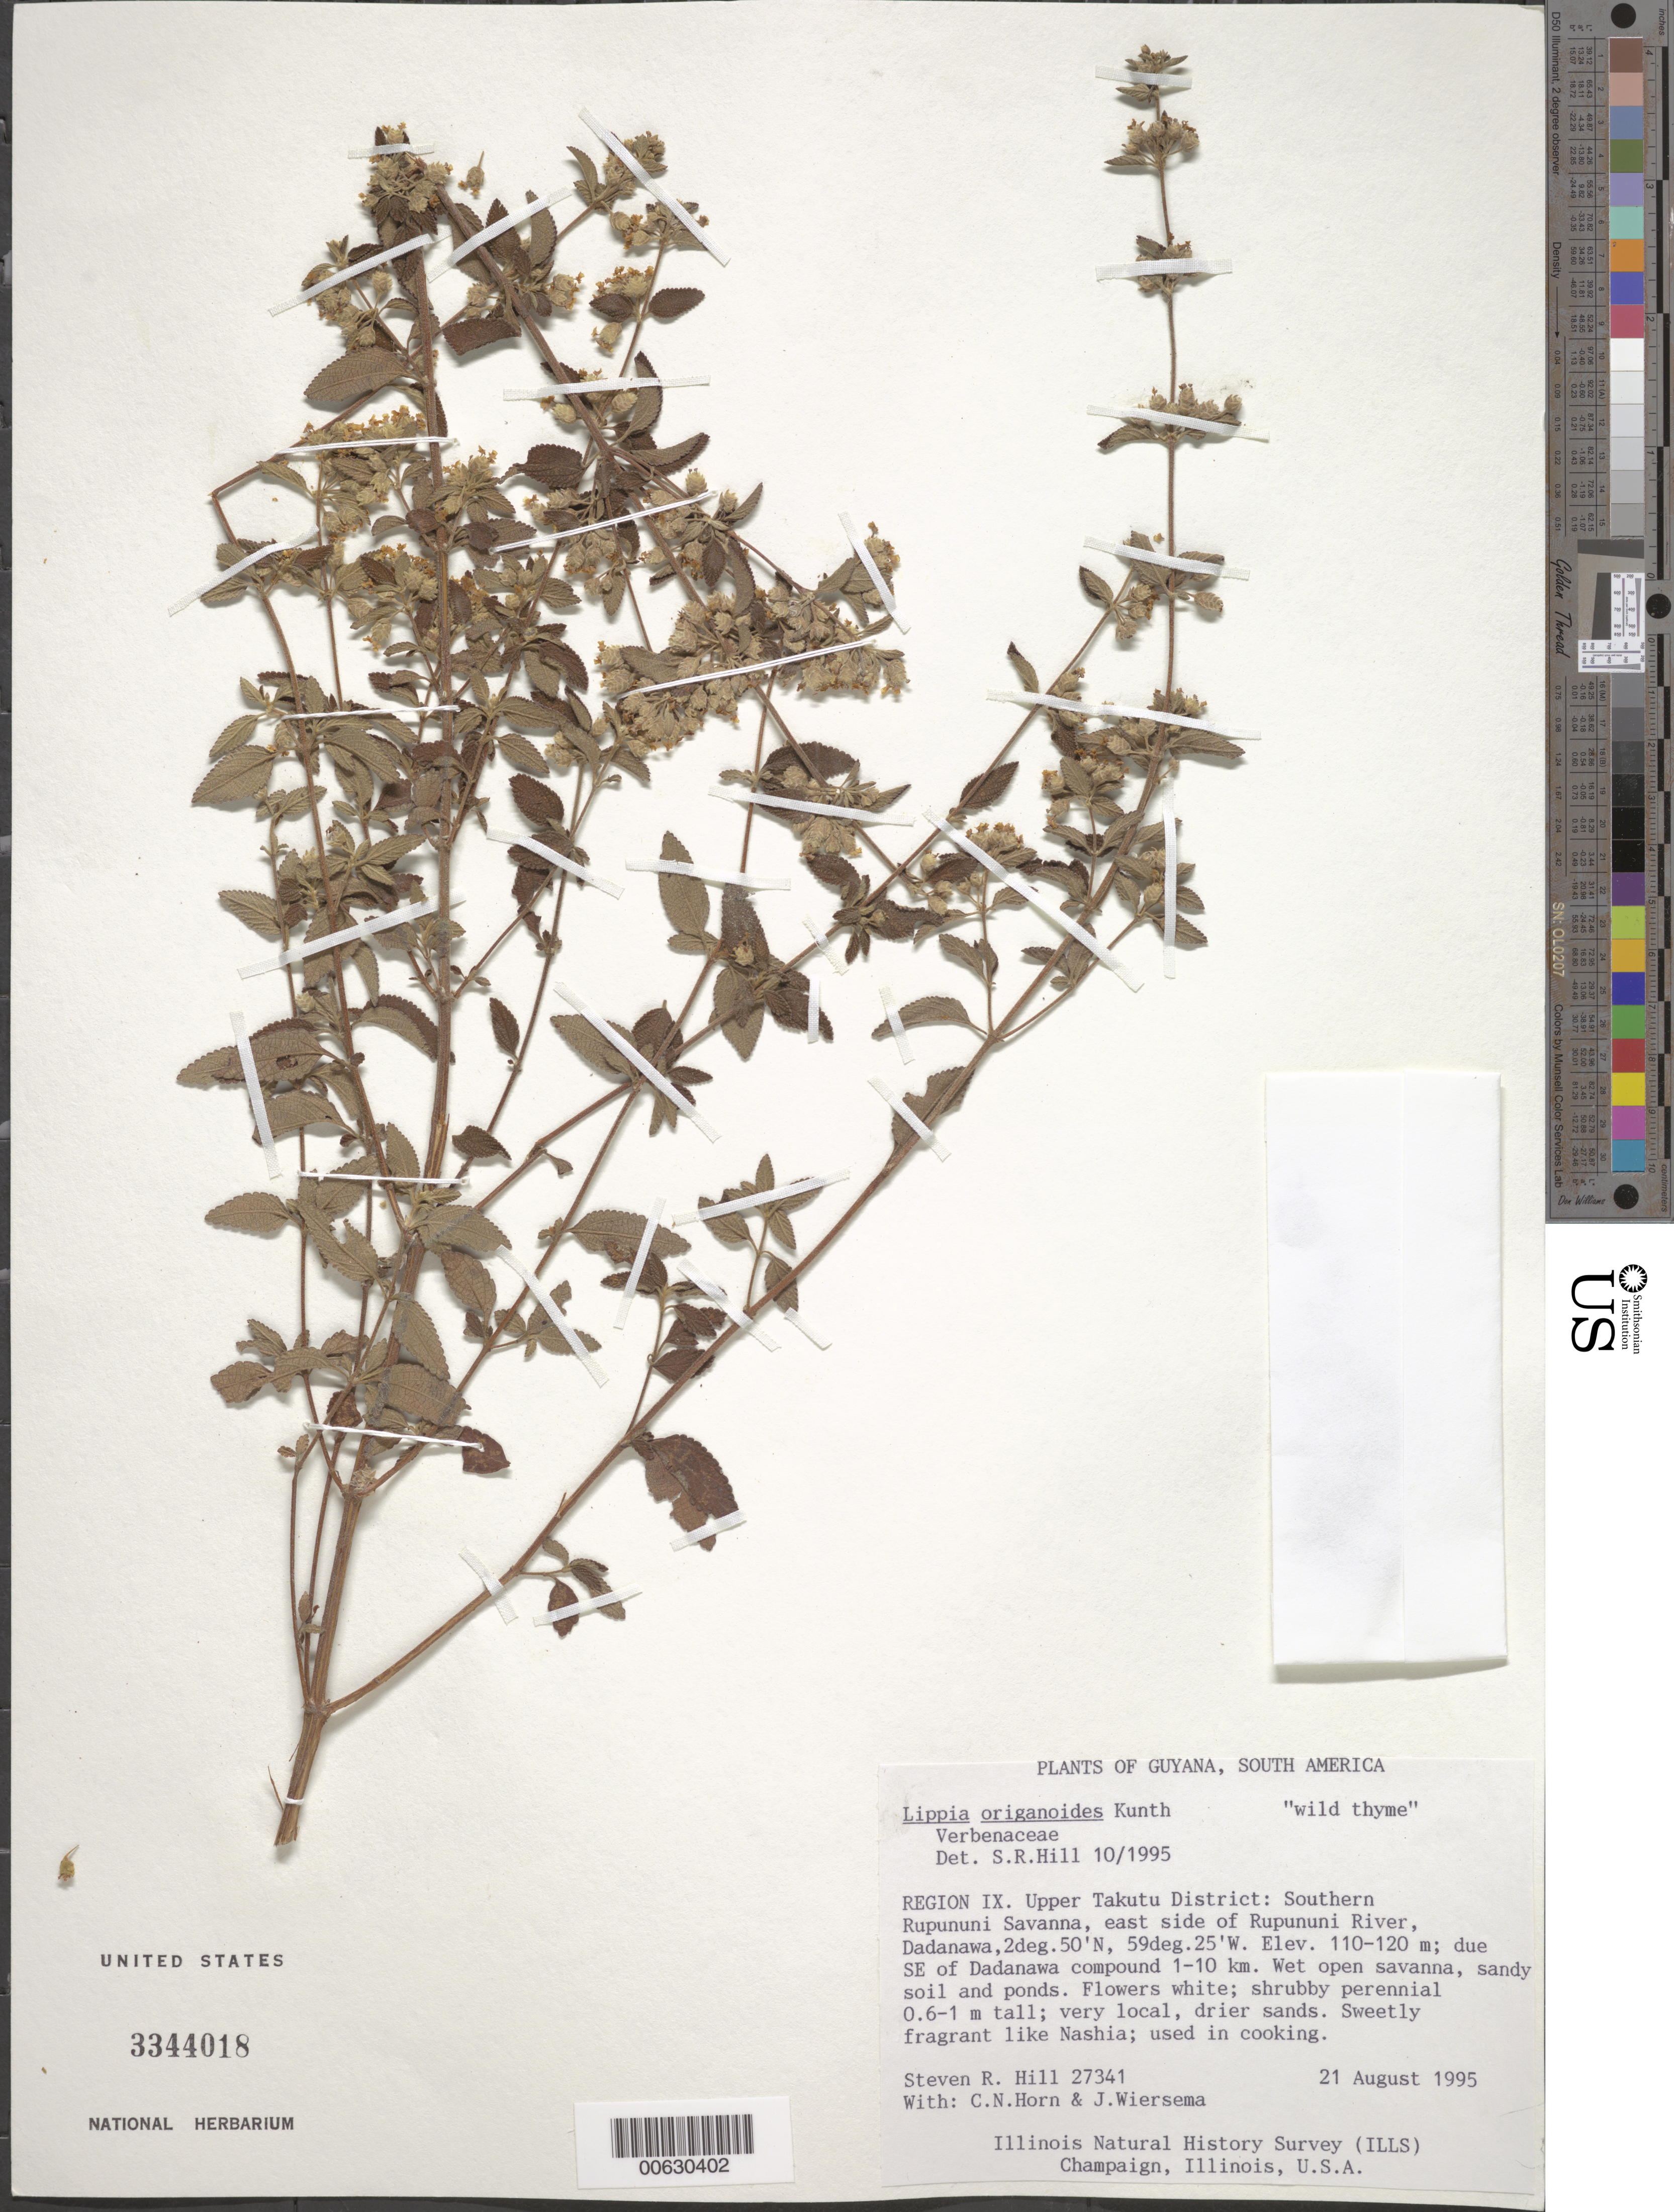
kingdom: Plantae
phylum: Tracheophyta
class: Magnoliopsida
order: Lamiales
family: Verbenaceae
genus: Lippia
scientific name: Lippia origanoides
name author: Kunth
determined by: Hill, Steven R.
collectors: S. R. Hill, C. N. Horn & J. H. Wiersema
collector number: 27341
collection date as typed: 21-Aug-95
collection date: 1995-08-21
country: Guyana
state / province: U. Takutu-U. Essequibo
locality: Dadanawa, southern Rupununi Savanna, E side of Rupununi R.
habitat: Wet open savanna, sandy soil and ponds. Very local, dier sands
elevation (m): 110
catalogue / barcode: US 3344018